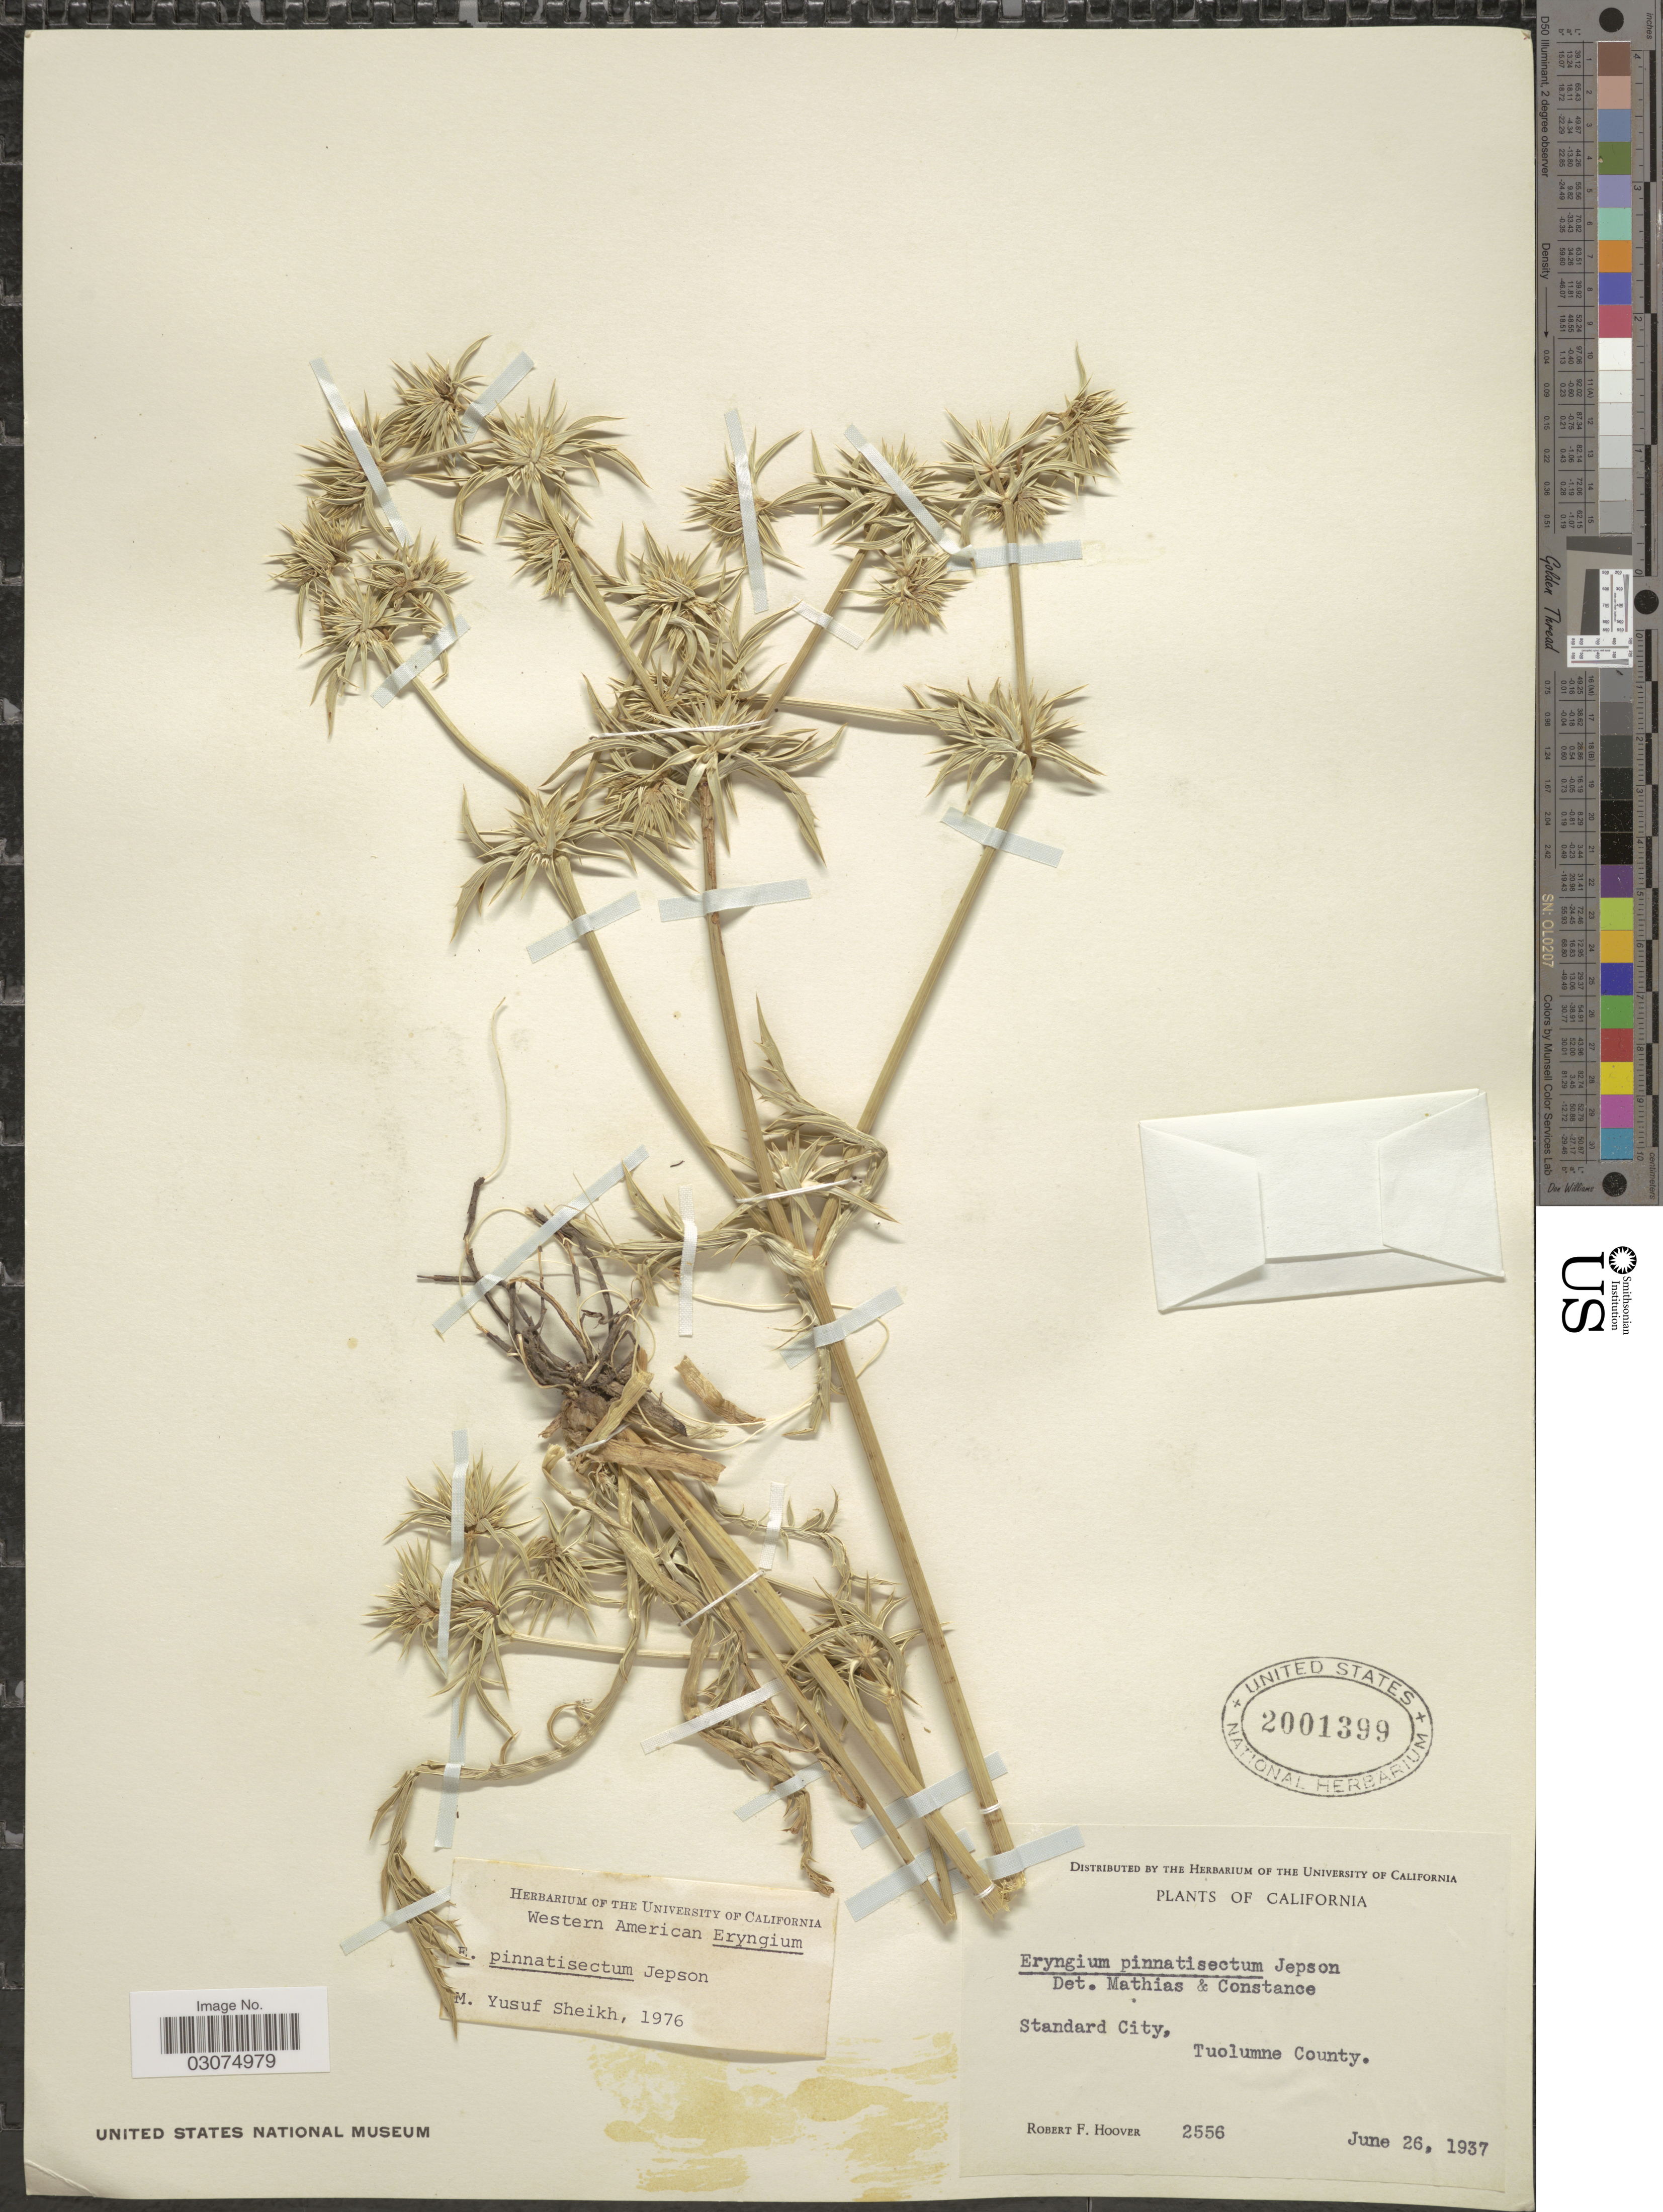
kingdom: Plantae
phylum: Tracheophyta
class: Magnoliopsida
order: Apiales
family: Apiaceae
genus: Eryngium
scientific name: Eryngium pinnatisectum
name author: Jeps.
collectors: R. F. Hoover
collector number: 2556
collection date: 1937-06-26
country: United States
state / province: California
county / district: Tuolumne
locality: Standard City, Tuolumne County.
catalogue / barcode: US 2001399